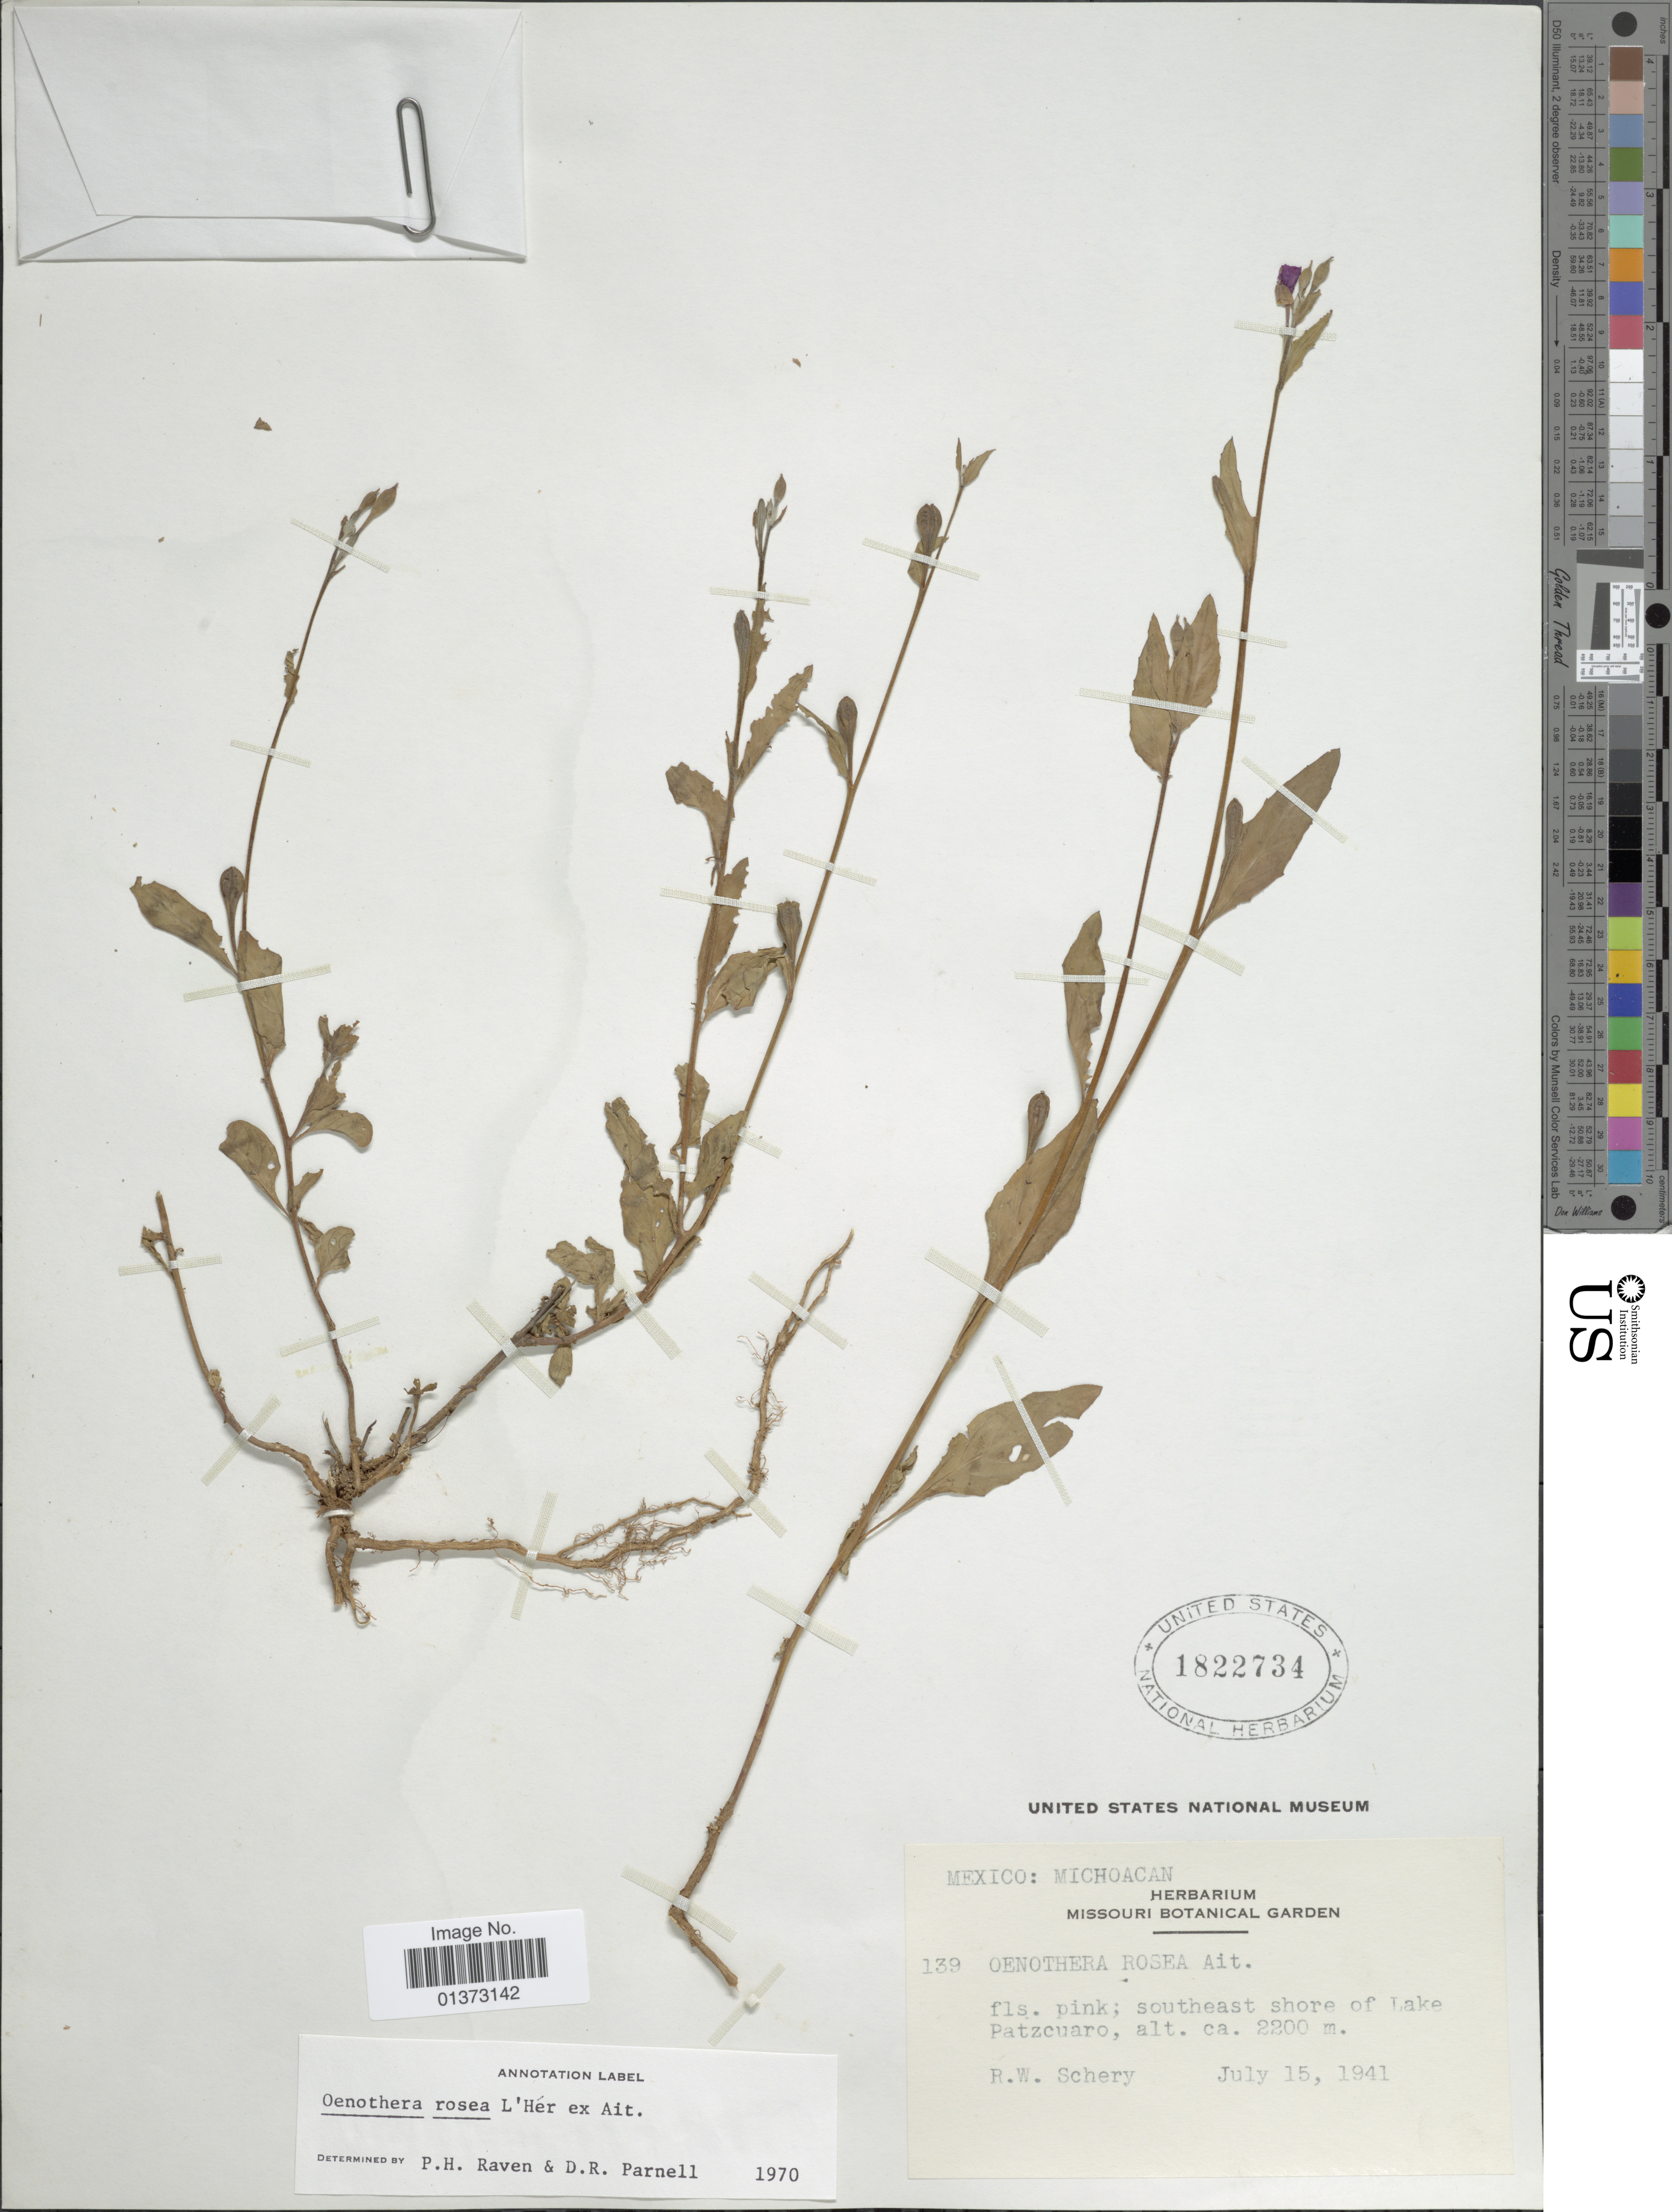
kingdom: Plantae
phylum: Tracheophyta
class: Magnoliopsida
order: Myrtales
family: Onagraceae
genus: Oenothera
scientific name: Oenothera rosea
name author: L'Hér. ex Aiton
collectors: R. Scherry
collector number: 139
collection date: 1941-07-15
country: Mexico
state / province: Michoacán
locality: Southeast shore of Lake Patzcuaro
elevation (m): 2200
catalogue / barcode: US 1822734